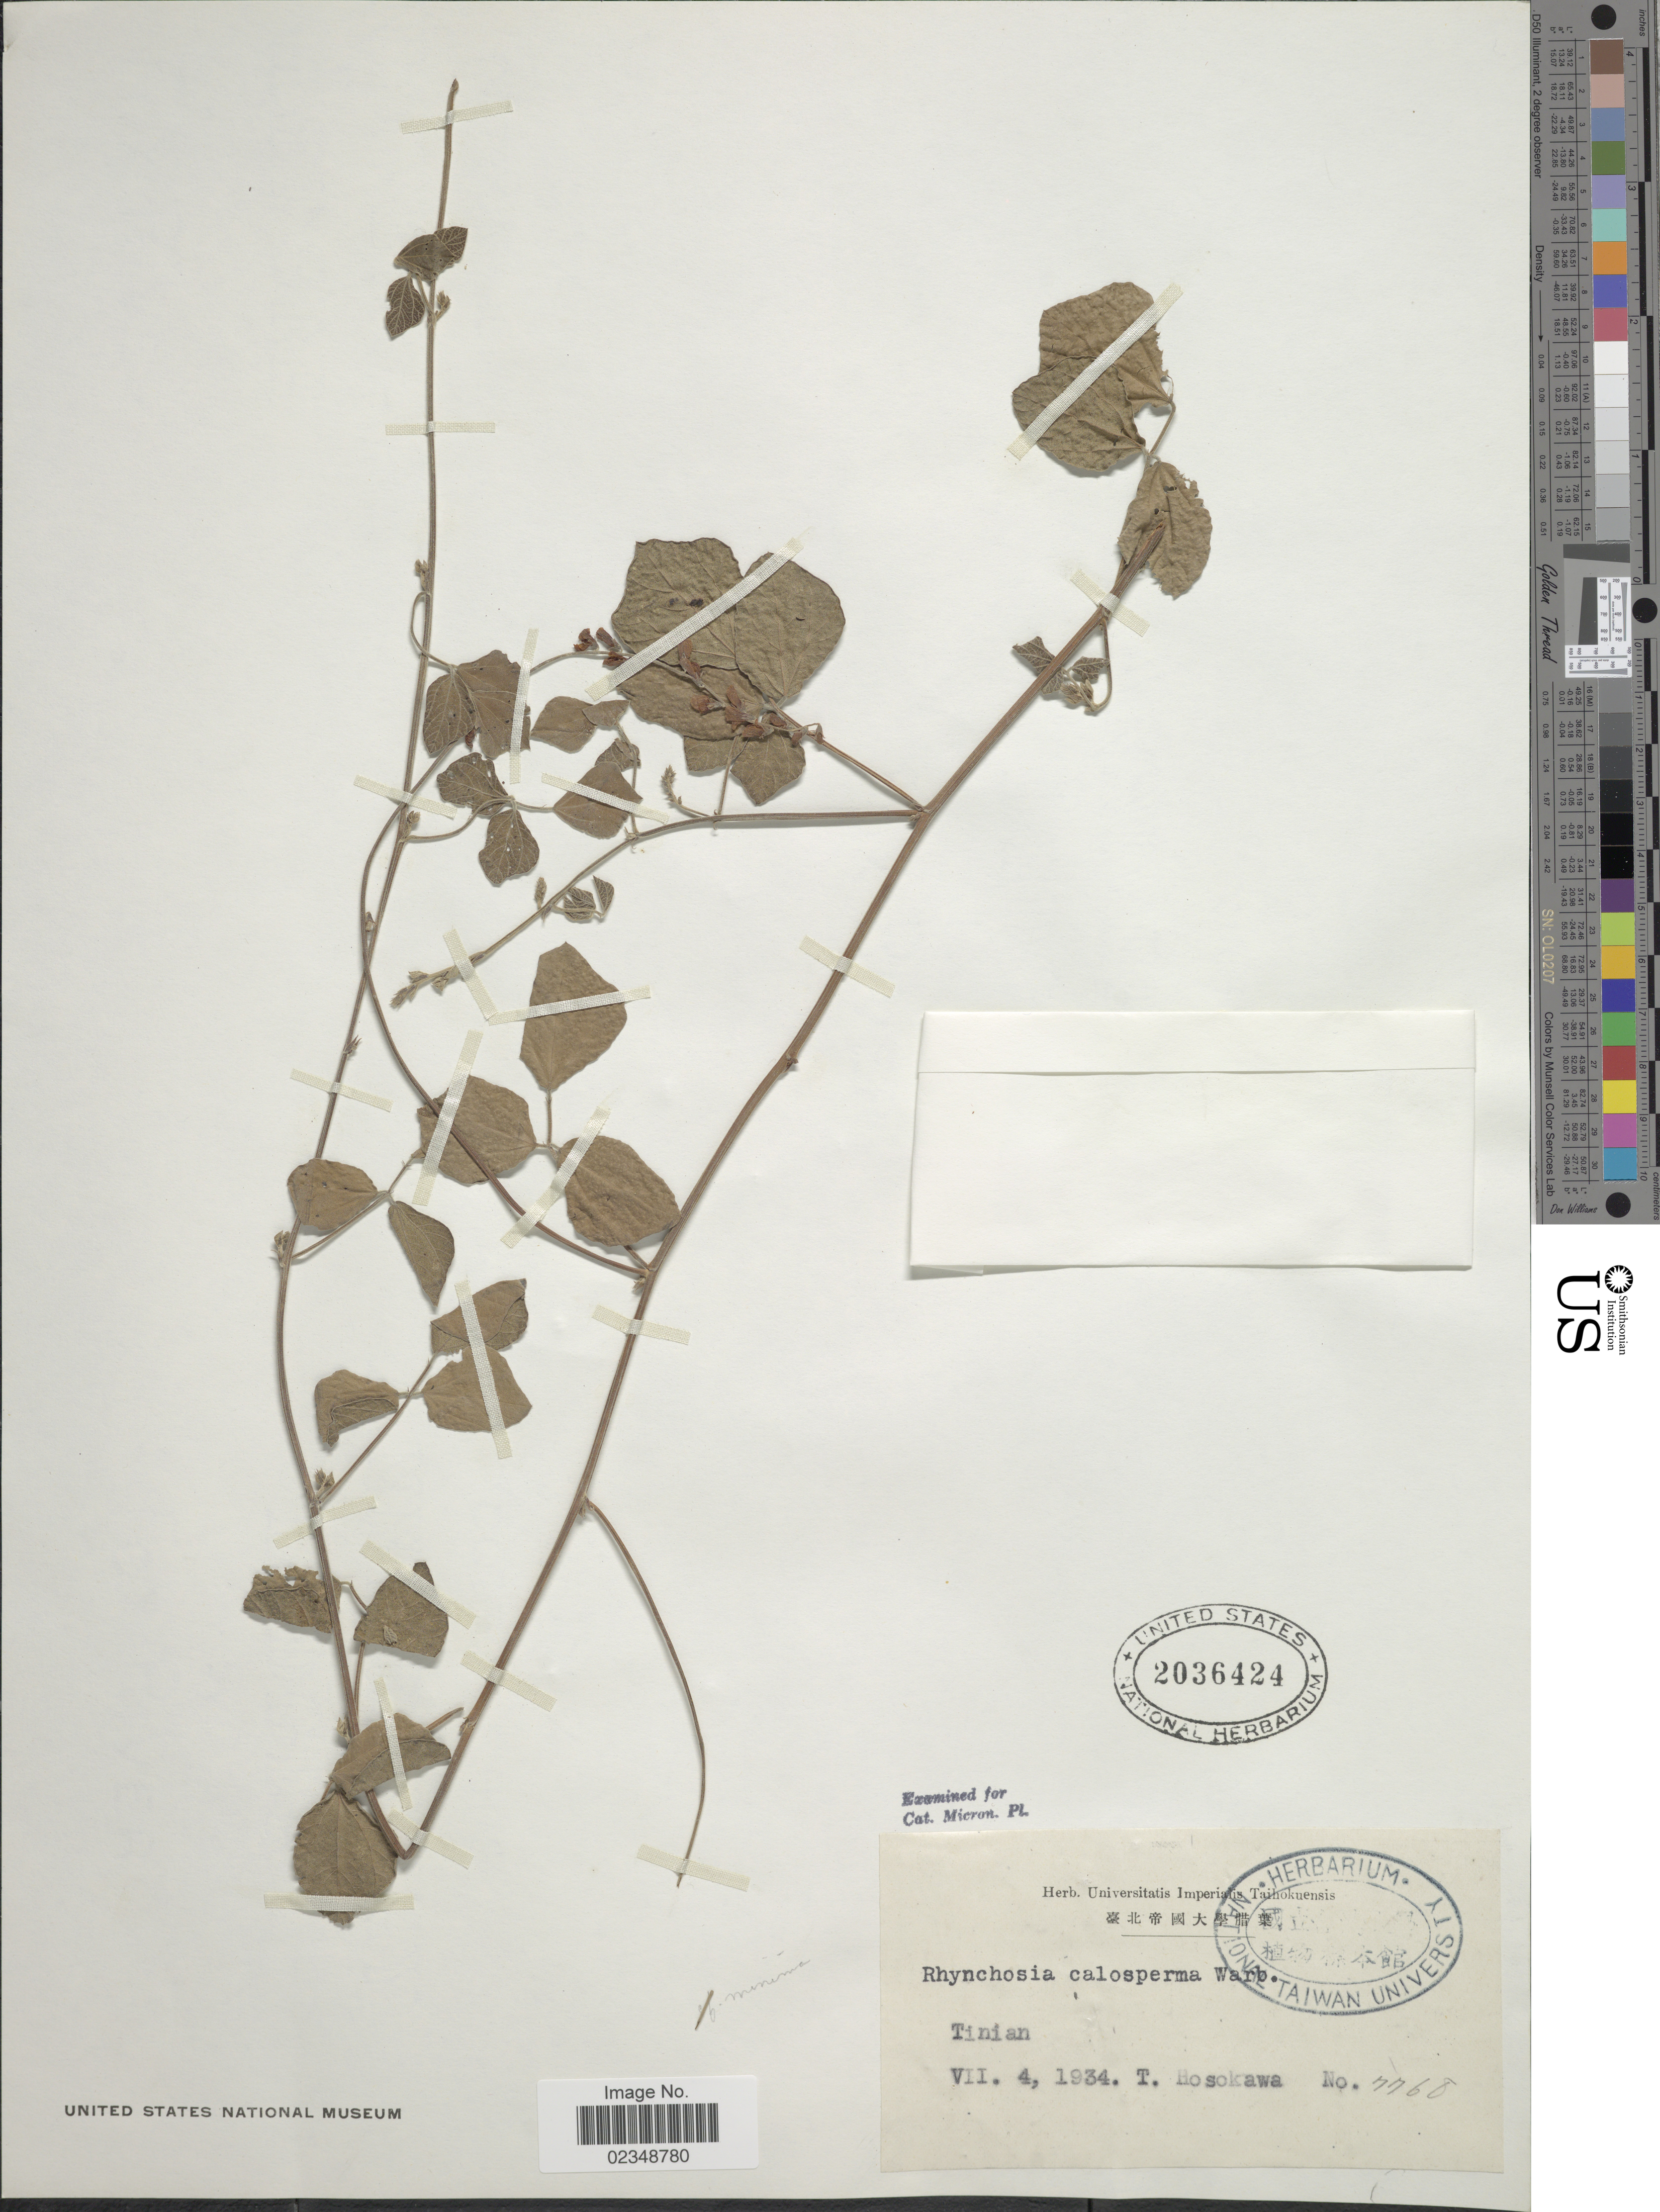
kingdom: Plantae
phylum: Tracheophyta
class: Magnoliopsida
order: Fabales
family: Fabaceae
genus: Rhynchosia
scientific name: Rhynchosia calosperma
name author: Warb.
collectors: T. Hosokawa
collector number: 7768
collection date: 1934-07-04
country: Northern Mariana Islands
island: Tinian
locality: Tinian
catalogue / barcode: US 2036424